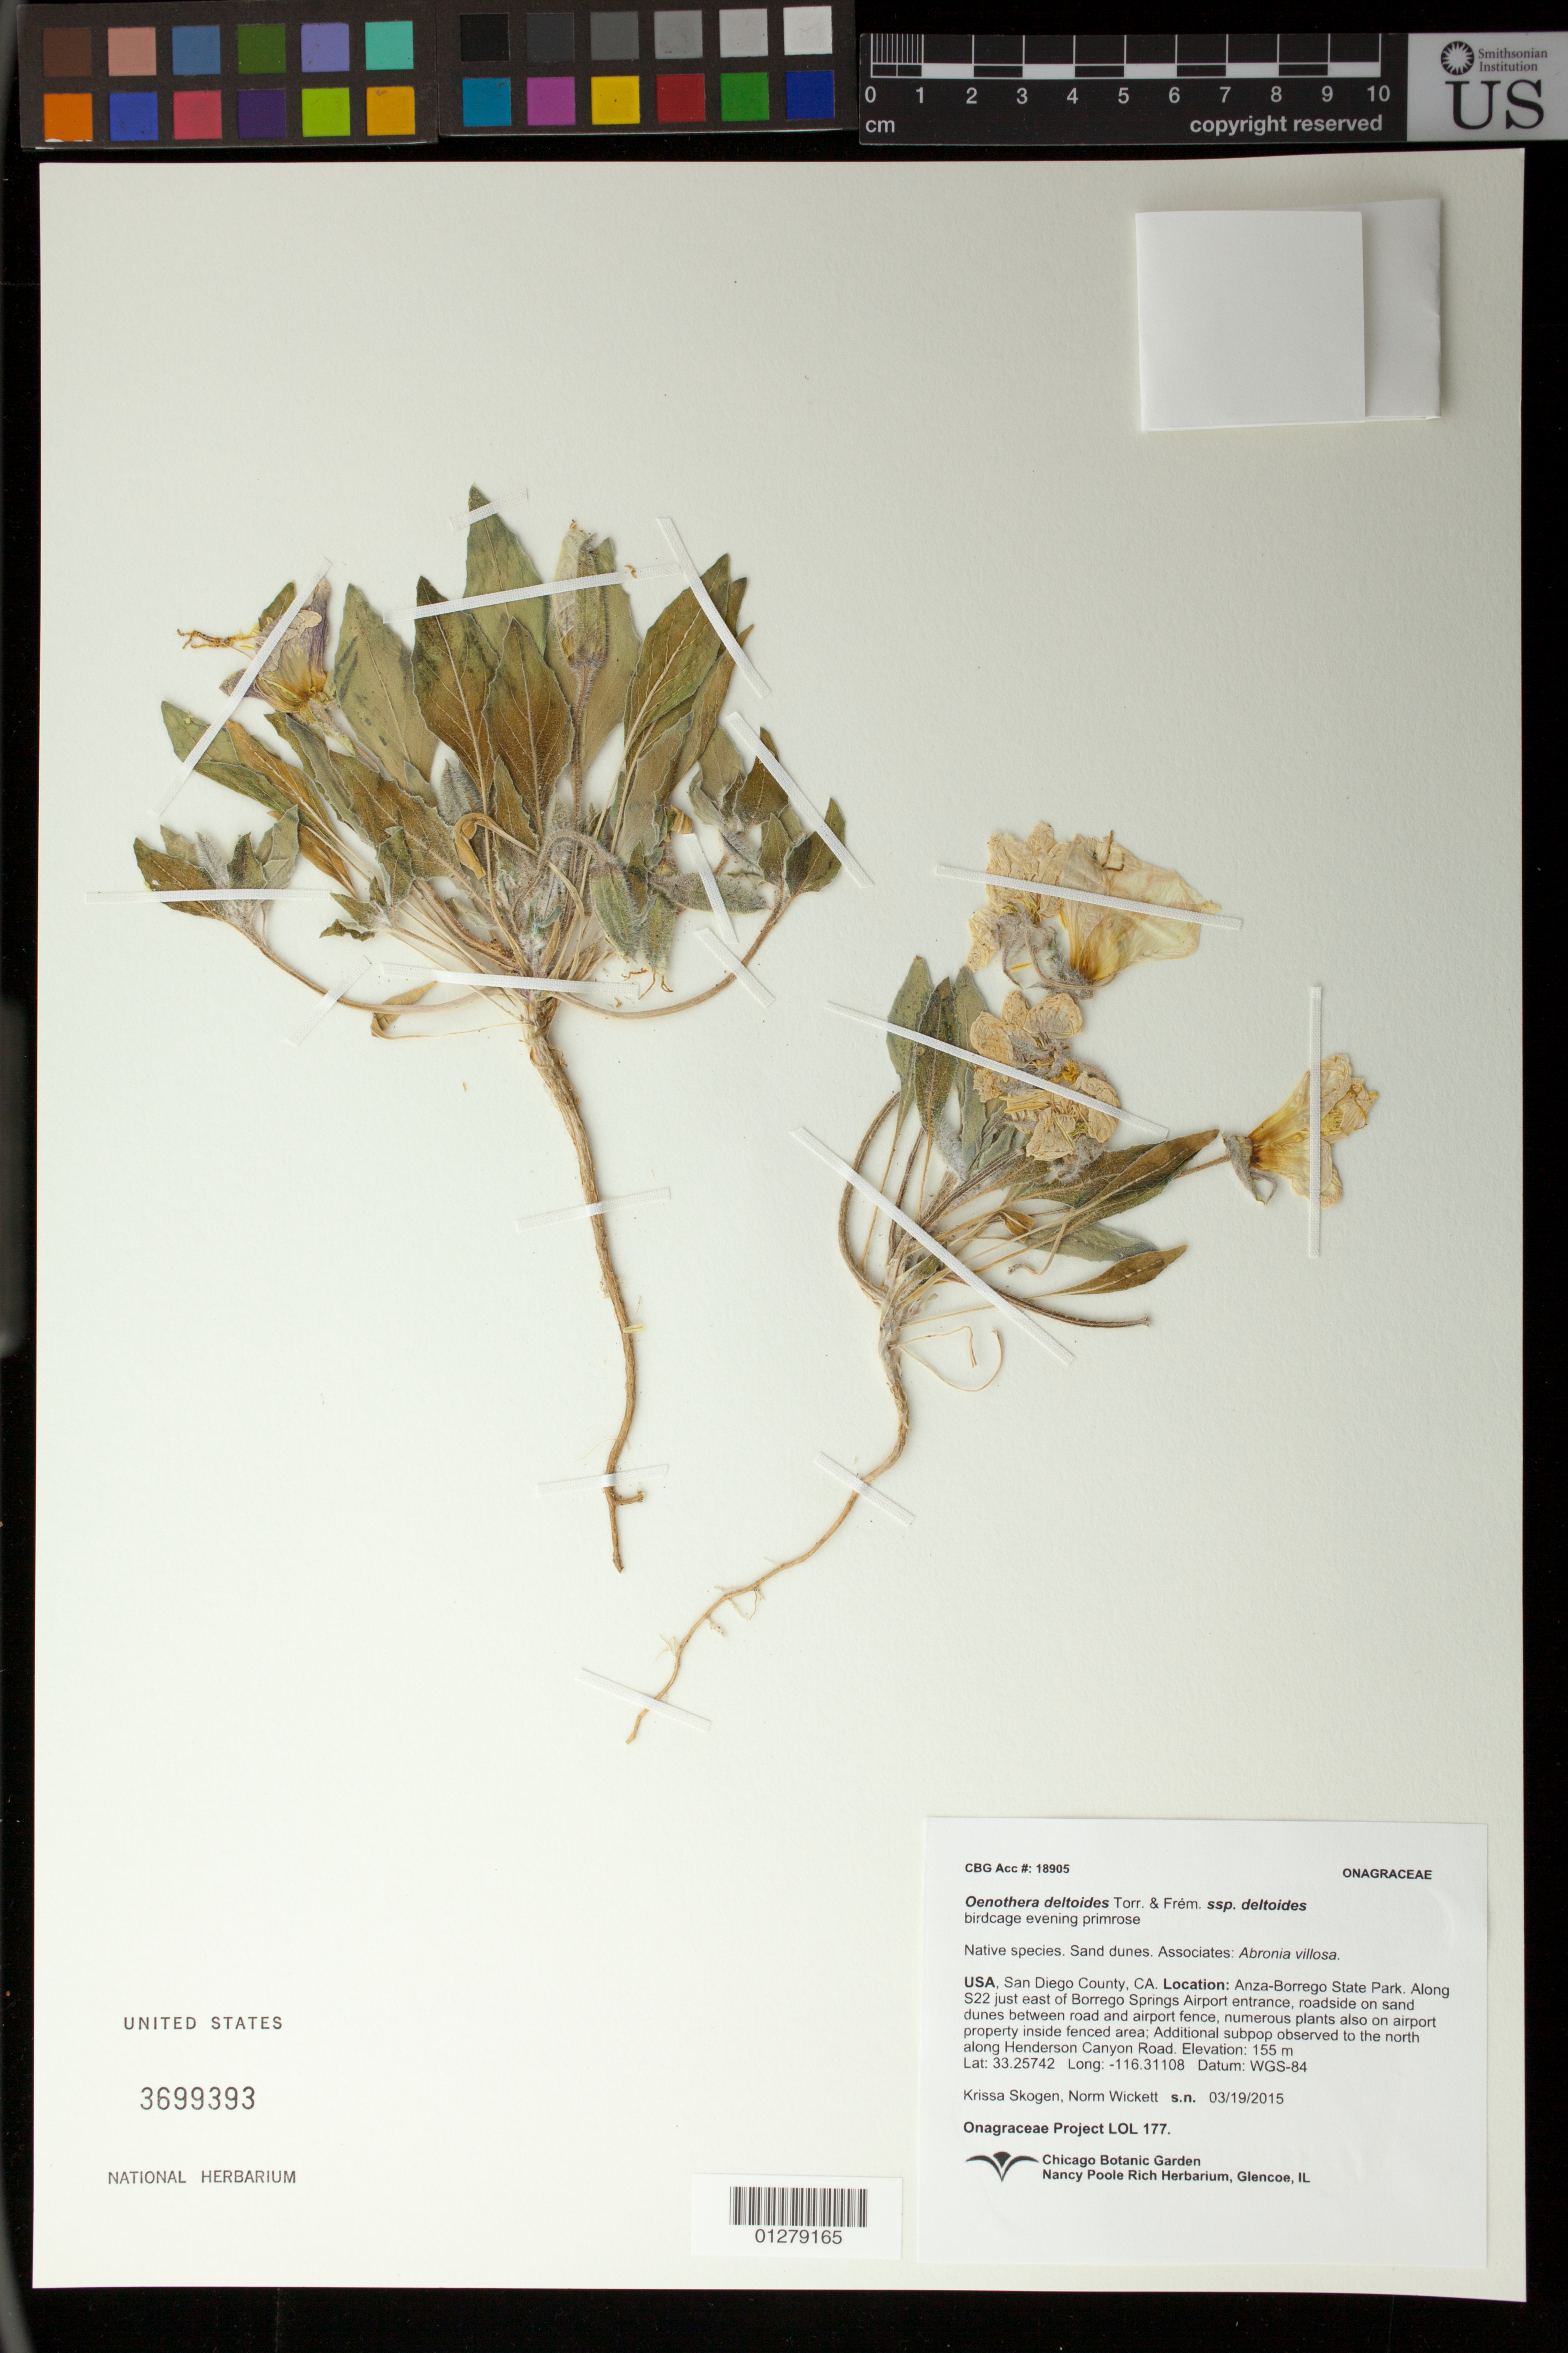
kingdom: Plantae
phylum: Tracheophyta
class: Magnoliopsida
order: Myrtales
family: Onagraceae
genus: Oenothera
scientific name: Oenothera deltoides subsp. deltoides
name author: Torr. & Frém.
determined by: Wagner, W. L., (BOT), Smithsonian Institution - National Museum of Natural History (UNITED STATES)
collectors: K. Skogen & N. Wickett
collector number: LOL 177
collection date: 2015-03-19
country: United States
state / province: California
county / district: San Diego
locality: Anza-Borrego State Park. Along S22 just east of Borrego Springs Airport entrance, roadside on sand dunes between road and airport fence, numerous plants also on airport property inside fenced area; Additional subpop observed to the north along Henderson Canyon Road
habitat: Sand dunes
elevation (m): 155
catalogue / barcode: US 3699393